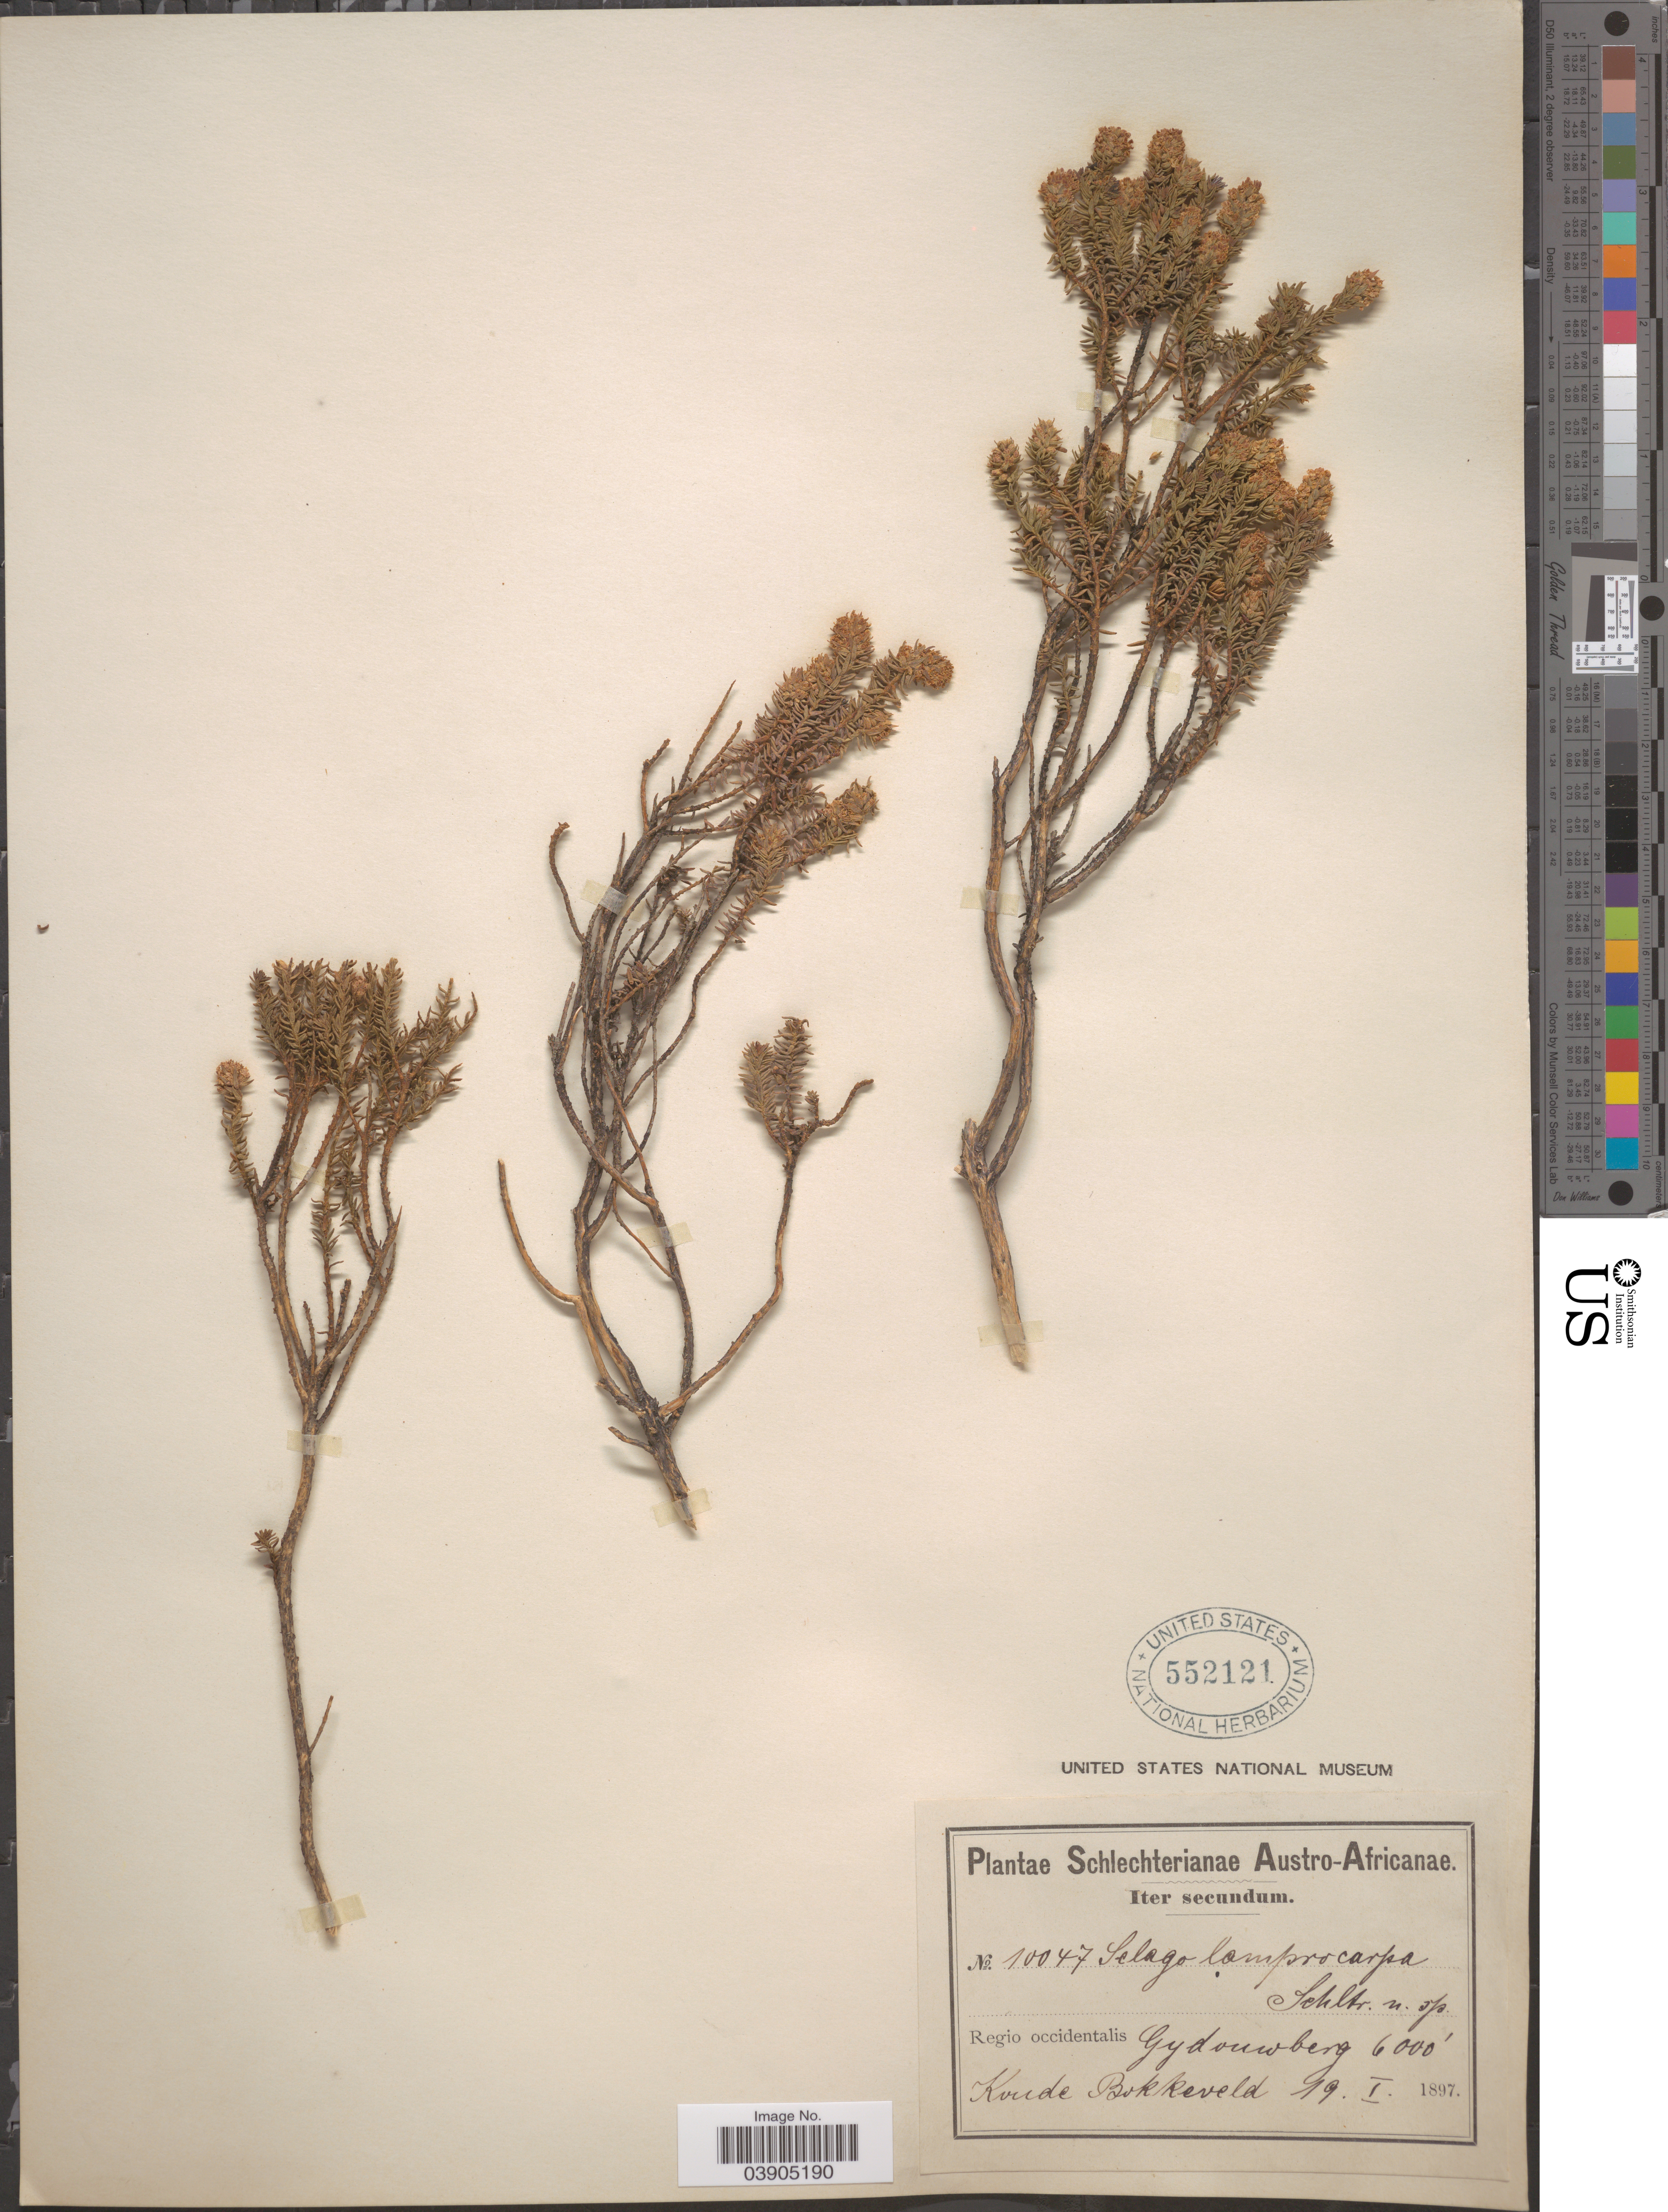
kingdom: Plantae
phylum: Tracheophyta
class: Magnoliopsida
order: Lamiales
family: Scrophulariaceae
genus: Selago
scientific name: Selago lamprocarpa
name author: Schltr. ex Rolfe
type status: Type Collection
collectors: Schlechter, --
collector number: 10047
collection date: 1897-01-19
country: South Africa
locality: Austro-Africanae. Regio occidentalis Gydouwberg. Koude Bokkeveld.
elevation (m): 1829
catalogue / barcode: US 552121